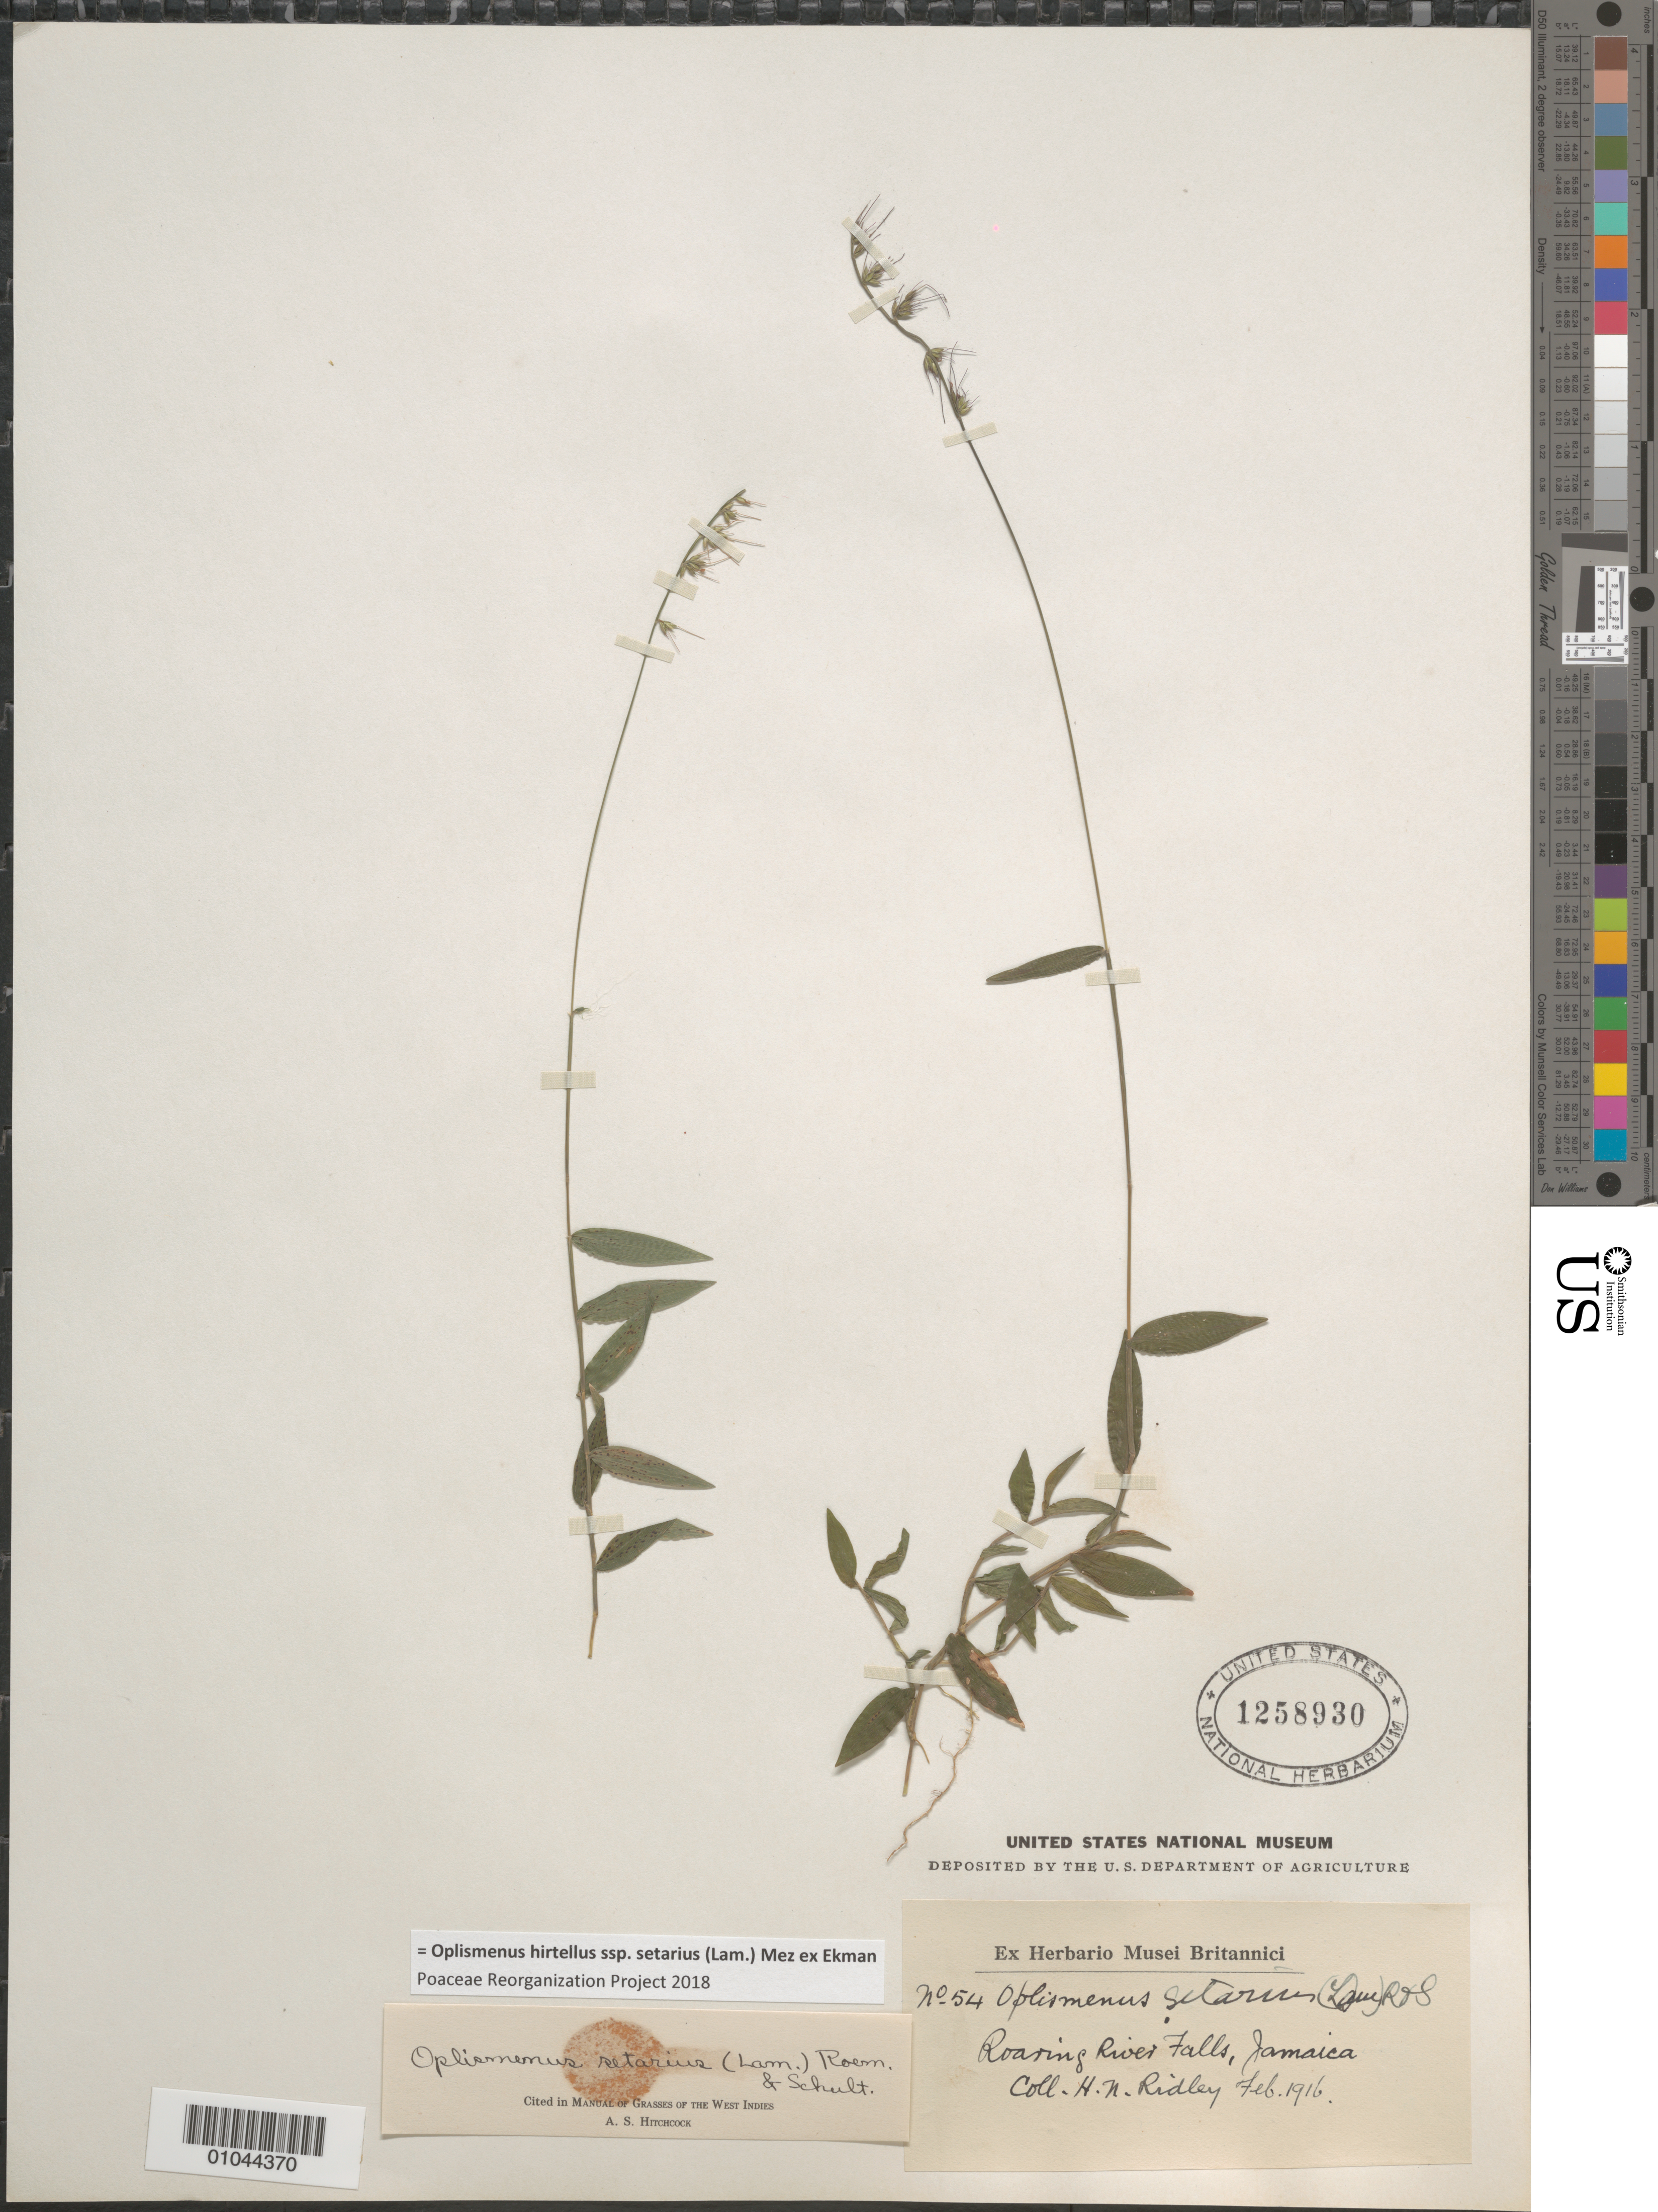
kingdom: Plantae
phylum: Tracheophyta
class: Liliopsida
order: Poales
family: Poaceae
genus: Oplismenus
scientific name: Oplismenus hirtellus subsp. setarius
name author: (Lam.) Mez ex Ekman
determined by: Poaceae Reorganization Project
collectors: H. N. Ridley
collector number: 54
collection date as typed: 01 Feb 1916 to 28 Feb 1916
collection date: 1916-02-01/1916-02-28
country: Jamaica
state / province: Saint Andrew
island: Jamaica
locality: Roaring River Falls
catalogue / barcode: US 1258930